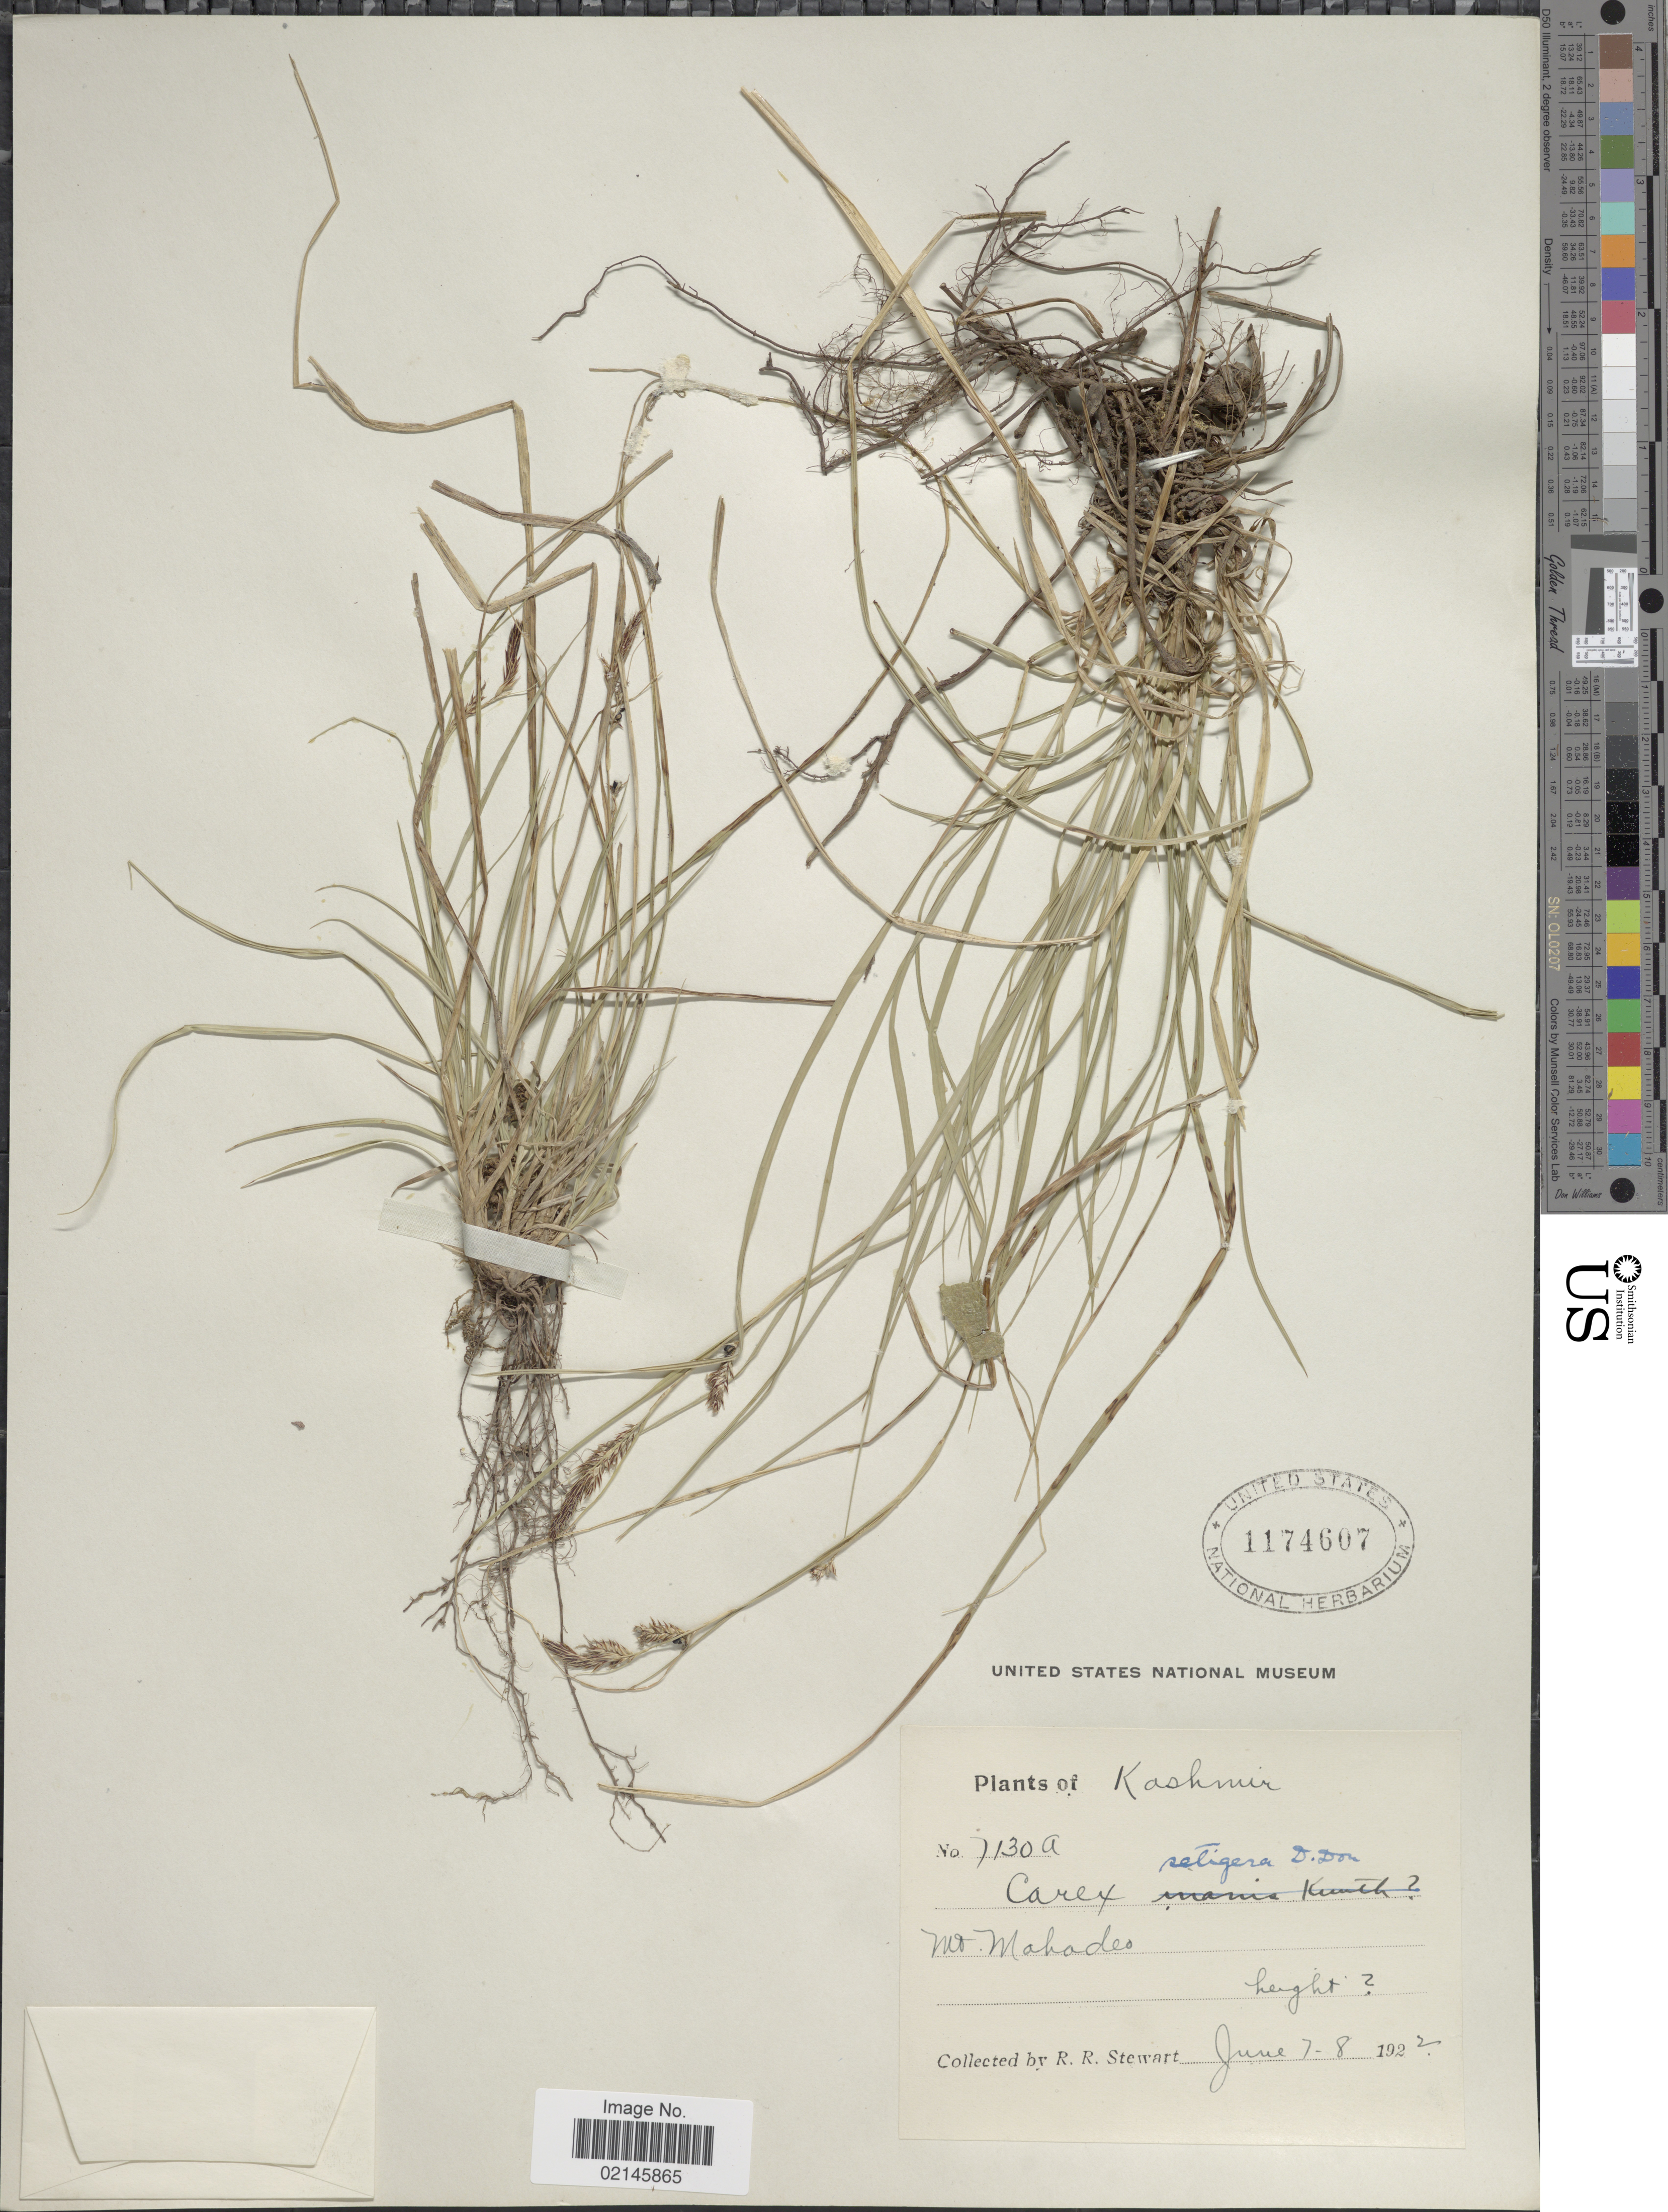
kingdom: Plantae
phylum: Tracheophyta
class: Liliopsida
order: Poales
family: Cyperaceae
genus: Carex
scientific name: Carex setigera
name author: D. Don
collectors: R. R. Stewart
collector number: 7130a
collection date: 1922-06-07/1922-06-08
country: India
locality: Kashmir, Mt. Mahades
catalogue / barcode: US 1174607